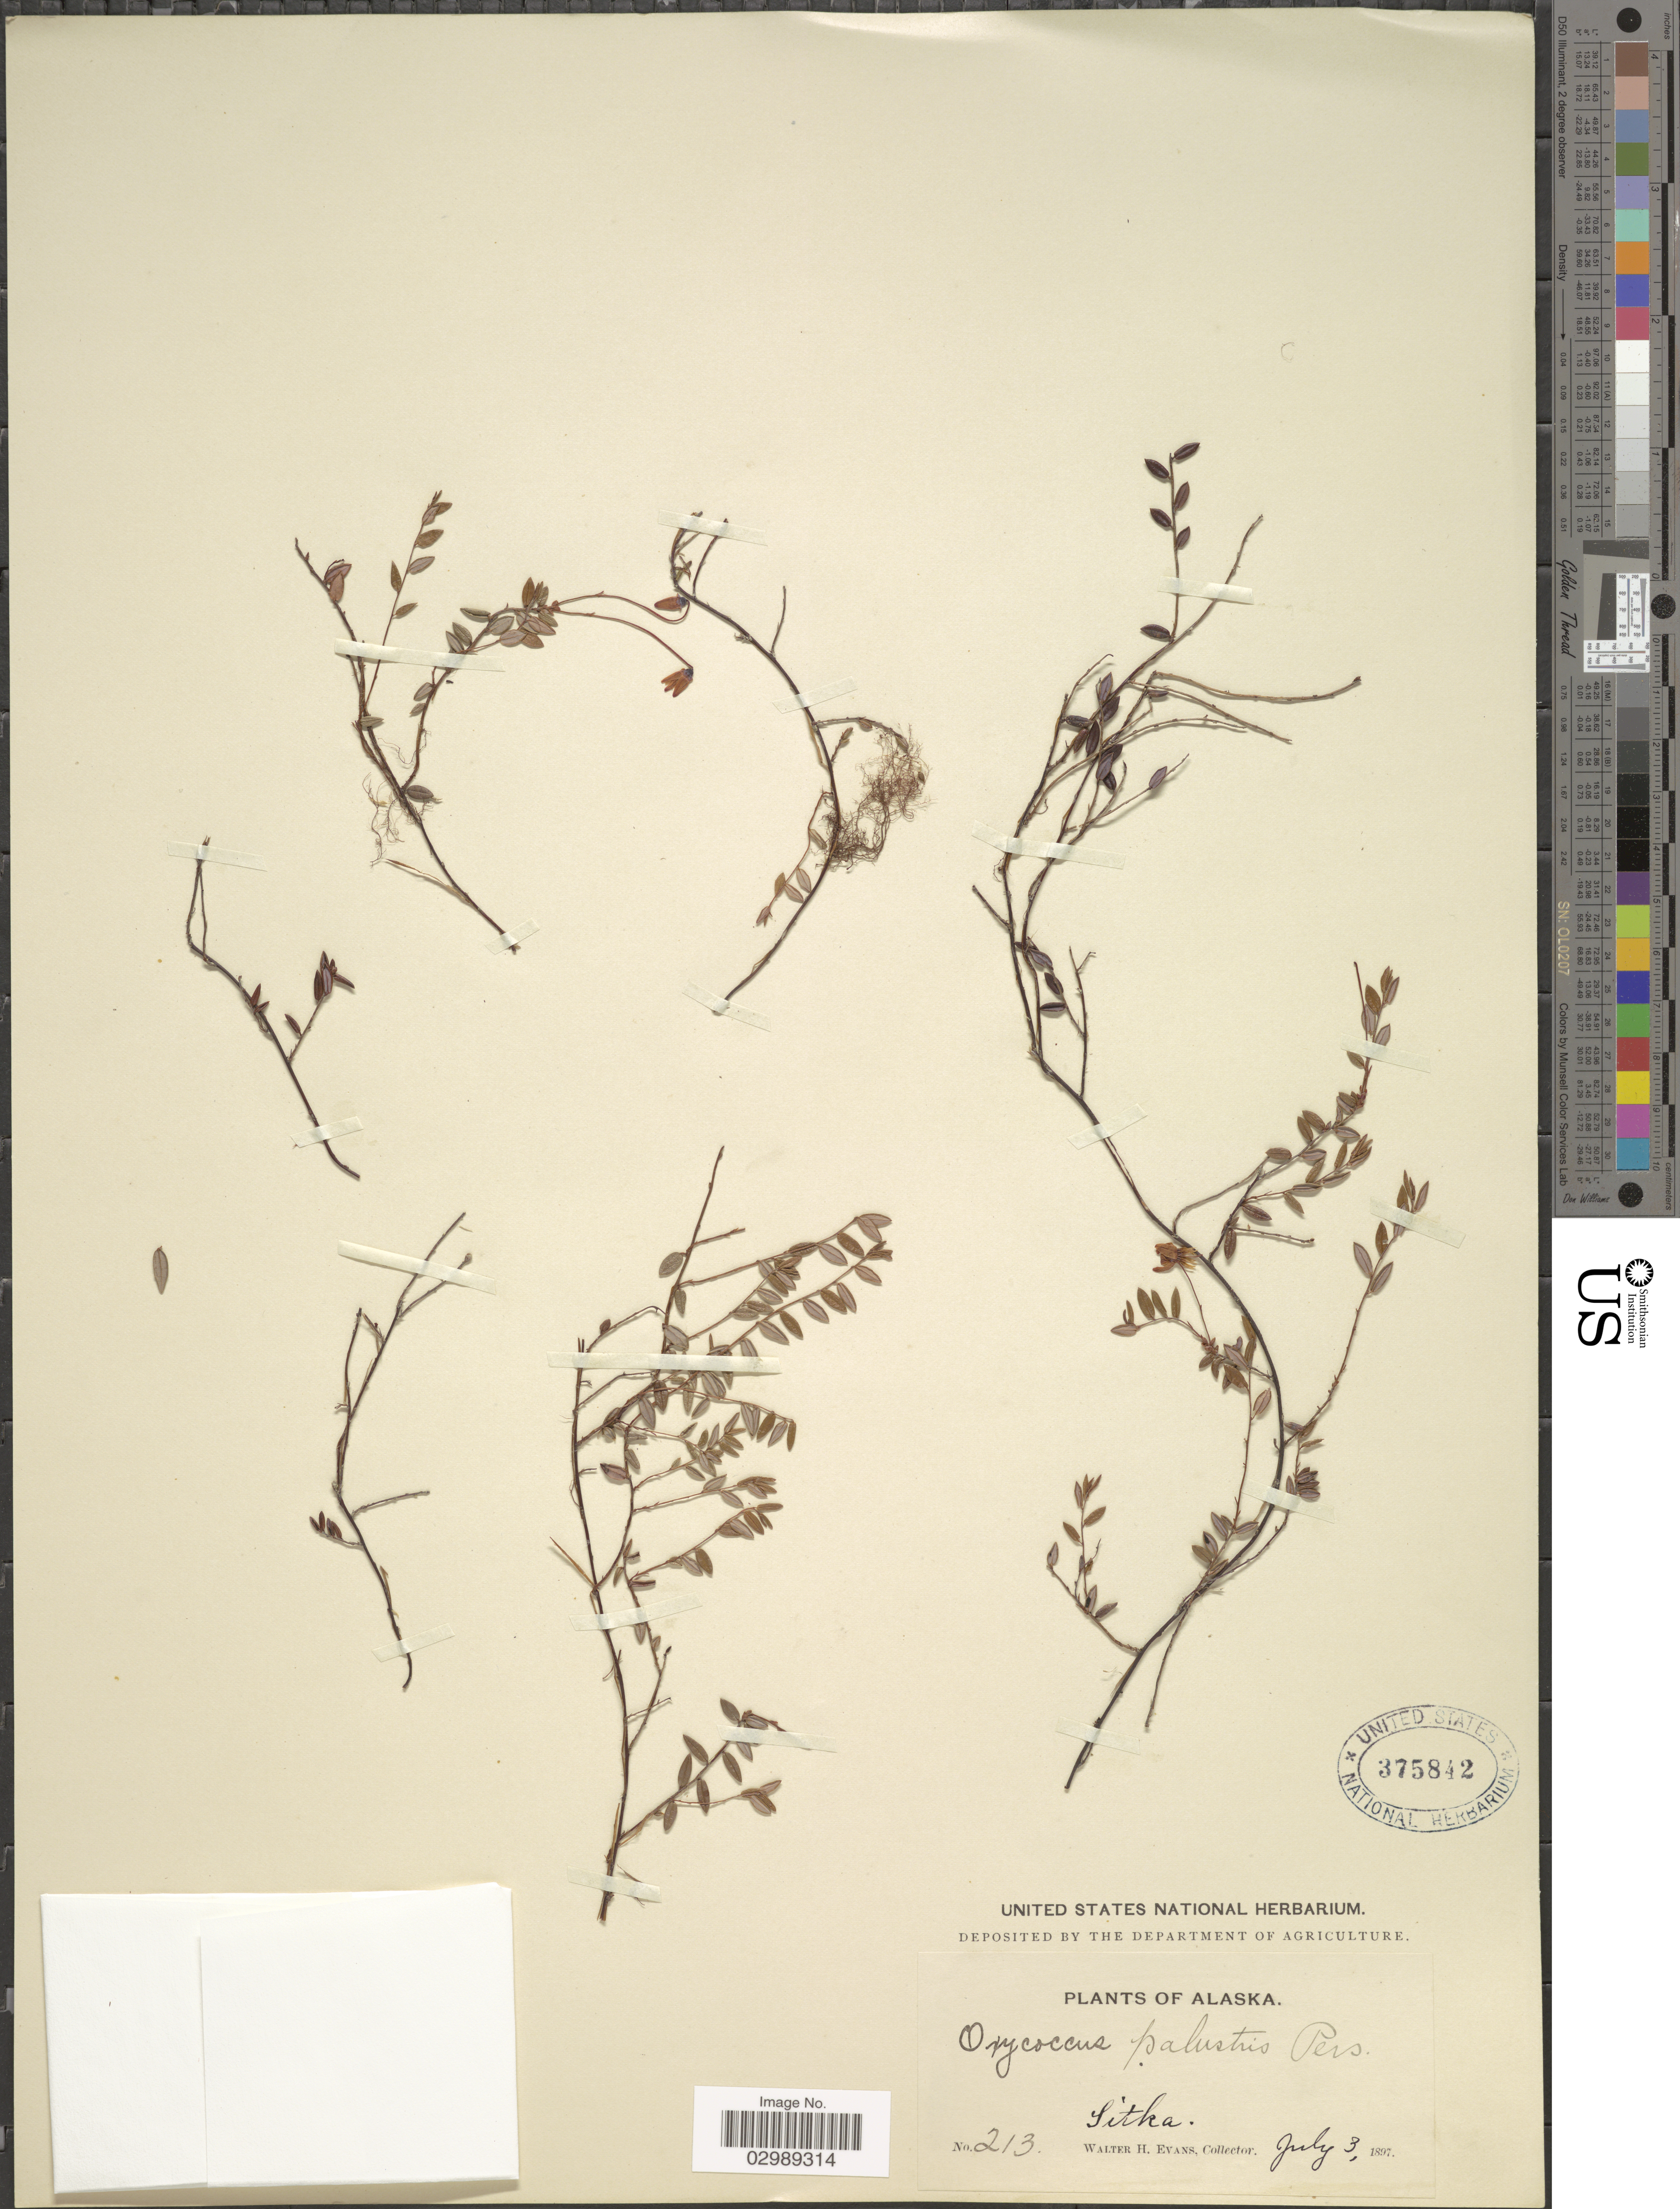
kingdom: Plantae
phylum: Tracheophyta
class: Magnoliopsida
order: Ericales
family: Ericaceae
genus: Vaccinium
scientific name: Vaccinium oxycoccos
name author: L.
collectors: W. H. Evans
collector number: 213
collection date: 1897-07-03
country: United States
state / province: Alaska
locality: Sitka.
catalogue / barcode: US 375842